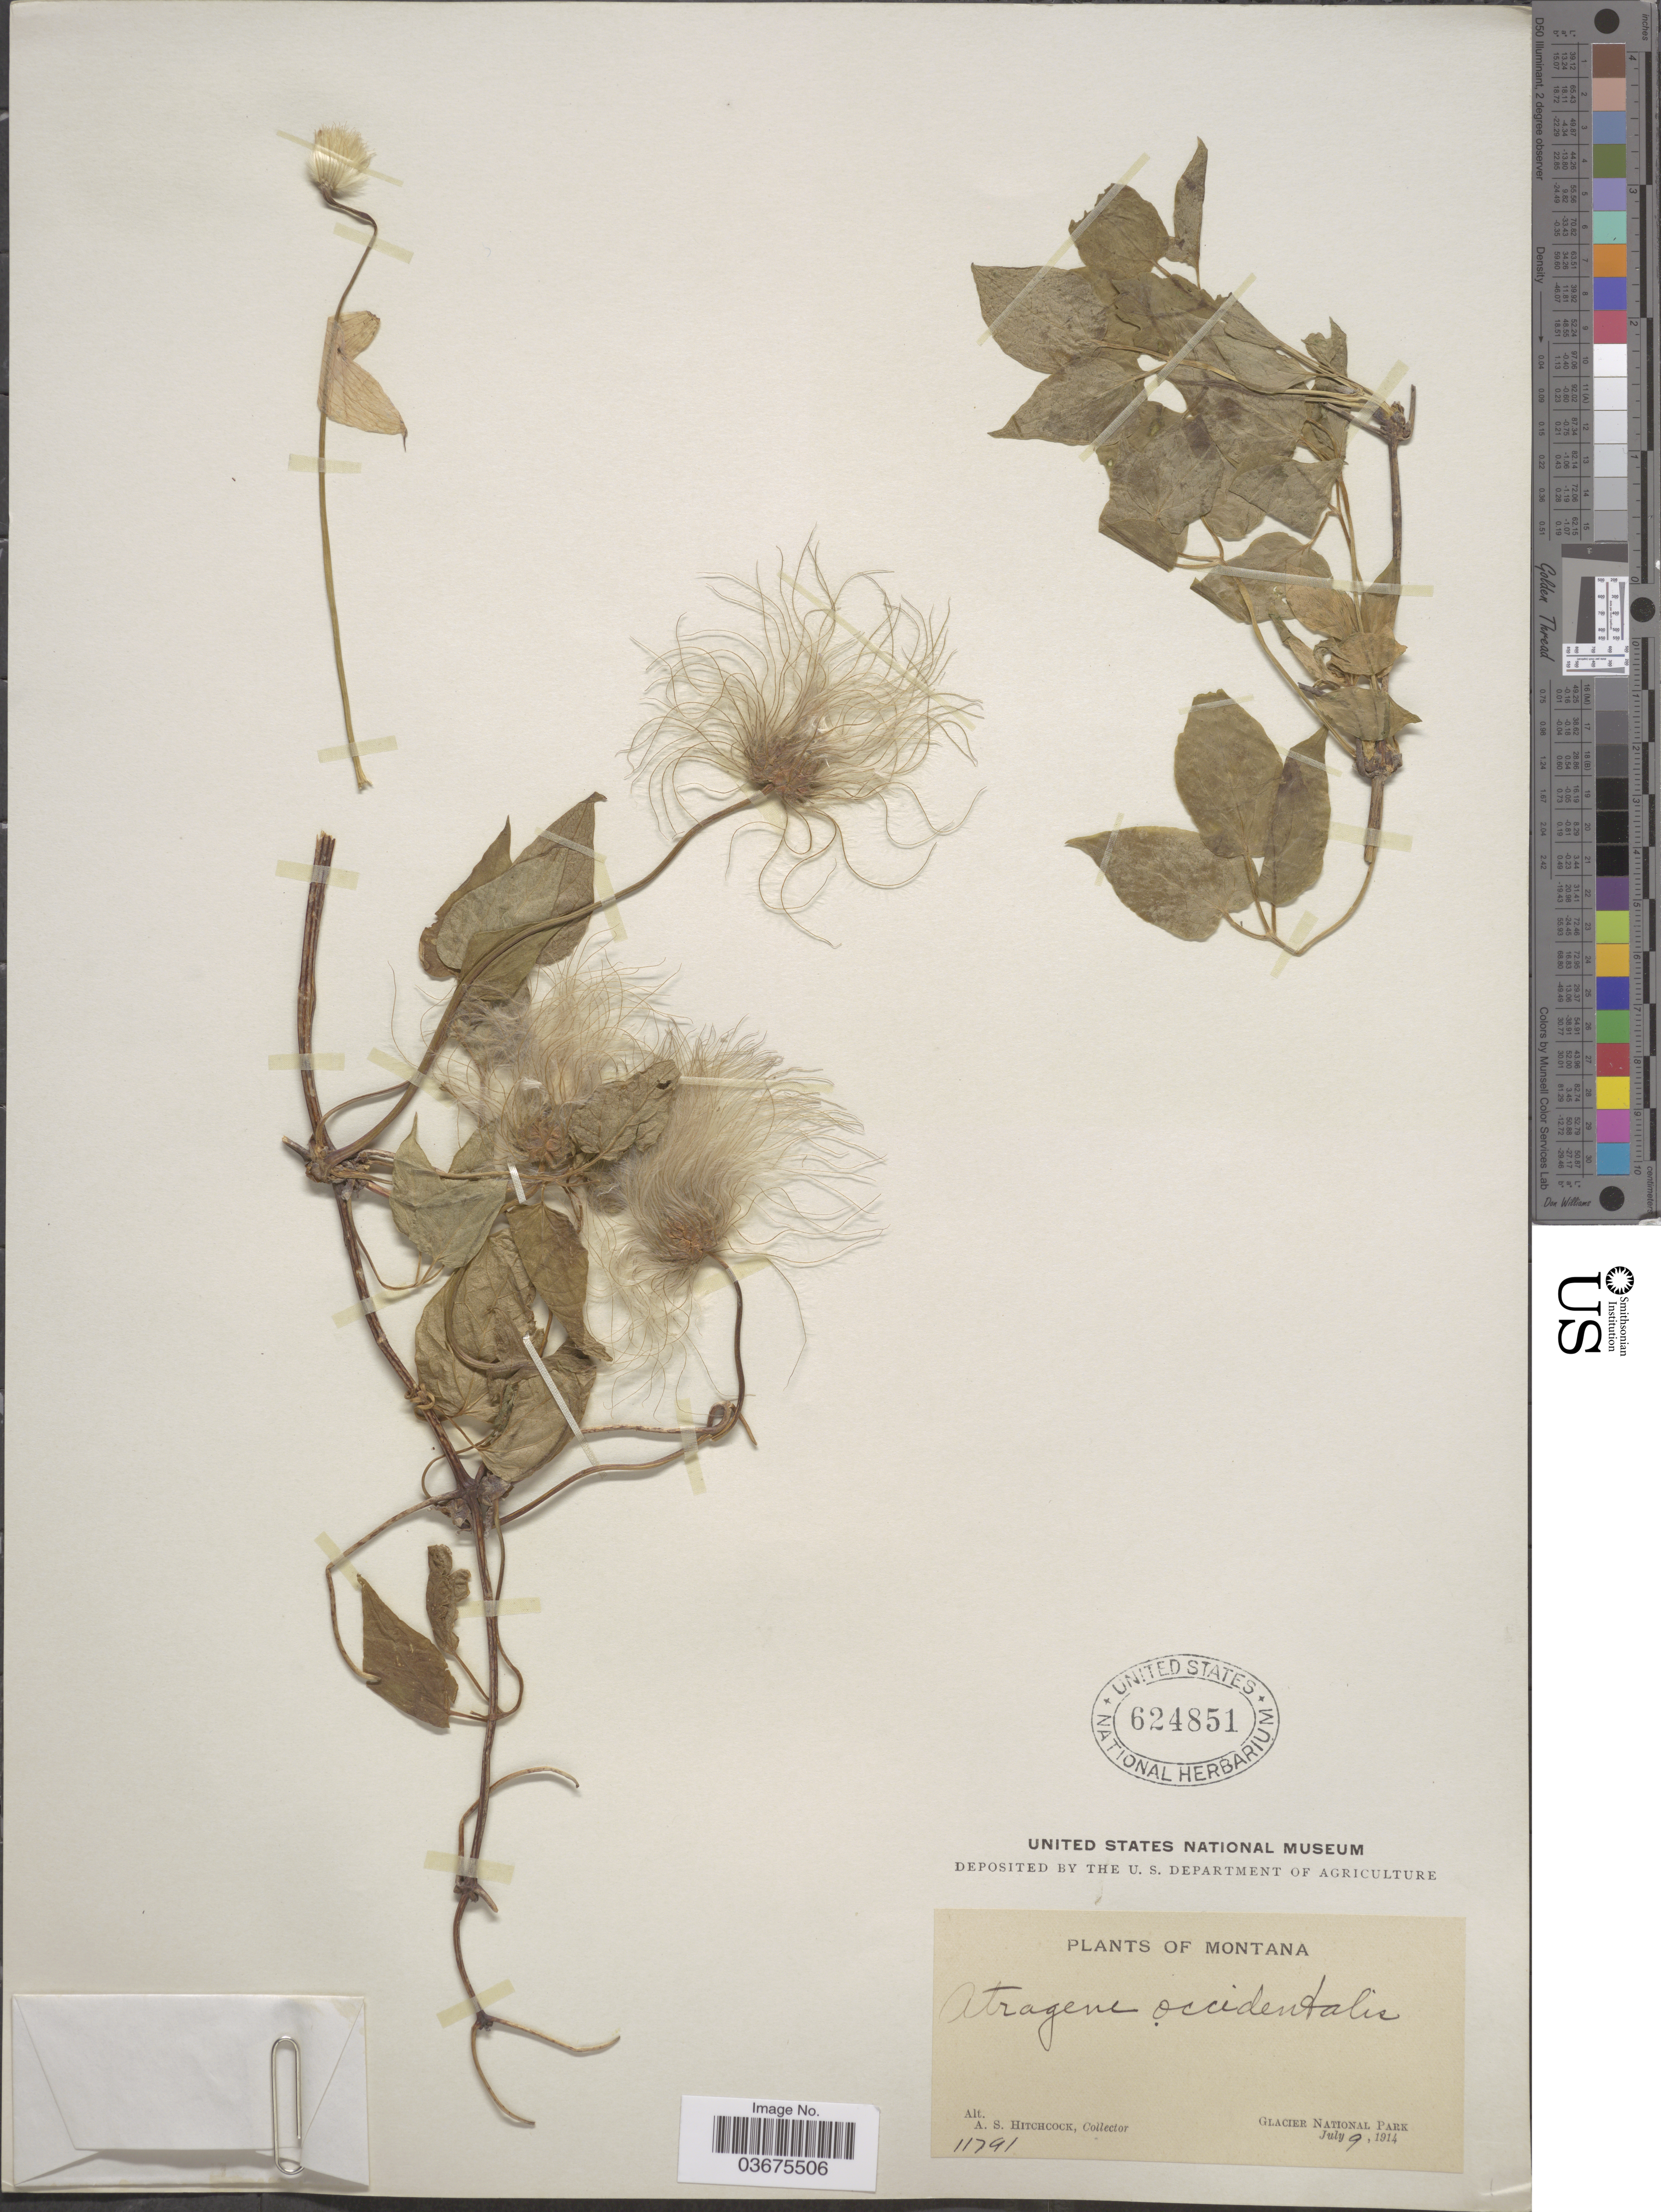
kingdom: Plantae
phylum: Tracheophyta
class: Magnoliopsida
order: Ranunculales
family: Ranunculaceae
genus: Clematis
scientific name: Clematis occidentalis var. grosseserrata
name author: (Rydb.) J.S. Pringle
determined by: Strong, M. T., (US), Smithsonian Institution - National Museum of Natural History (UNITED STATES)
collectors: A. S. Hitchcock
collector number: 11791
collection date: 1914-07-09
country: United States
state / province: Montana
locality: Glacier National Park.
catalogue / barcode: US 624851